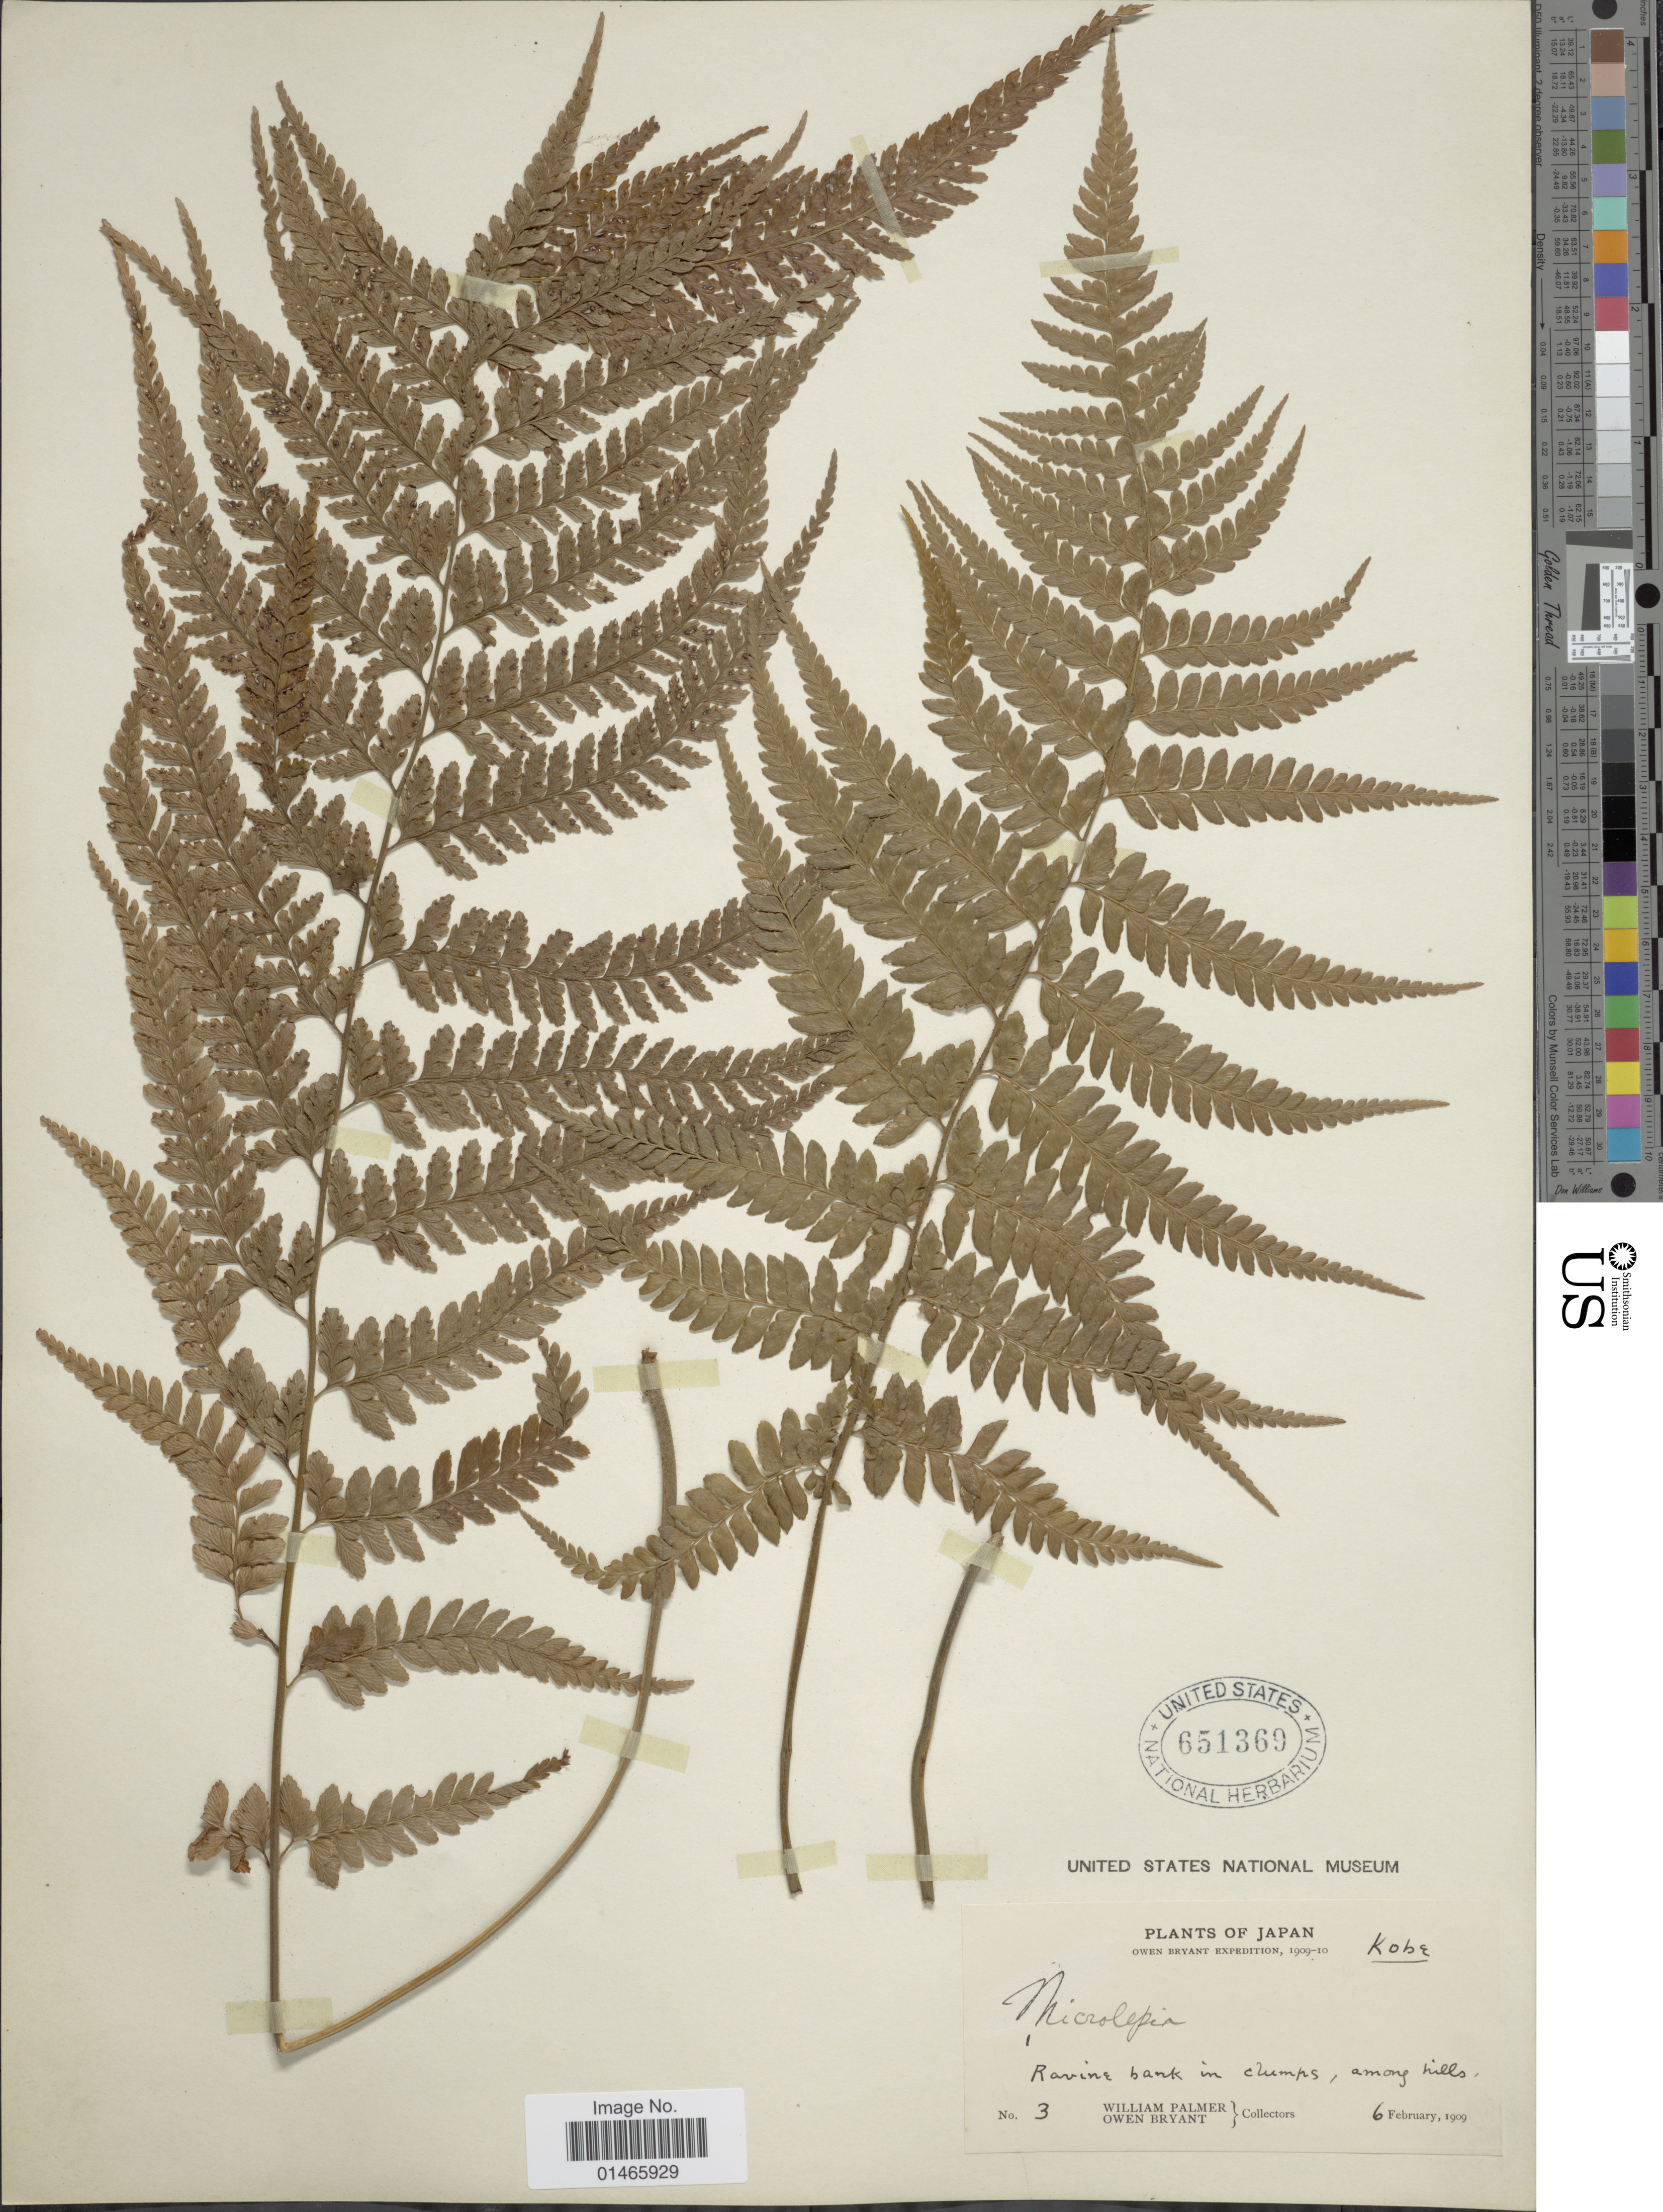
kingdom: Plantae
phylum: Tracheophyta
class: Polypodiopsida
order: Polypodiales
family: Dennstaedtiaceae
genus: Microlepia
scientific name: Microlepia strigosa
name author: (Thunb.) J. Presl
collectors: W. Palmer & O. Bryant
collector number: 3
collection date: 1909-02-06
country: Japan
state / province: Hyogo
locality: Kobe, Ravine banks in clumps among hills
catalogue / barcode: US 651369